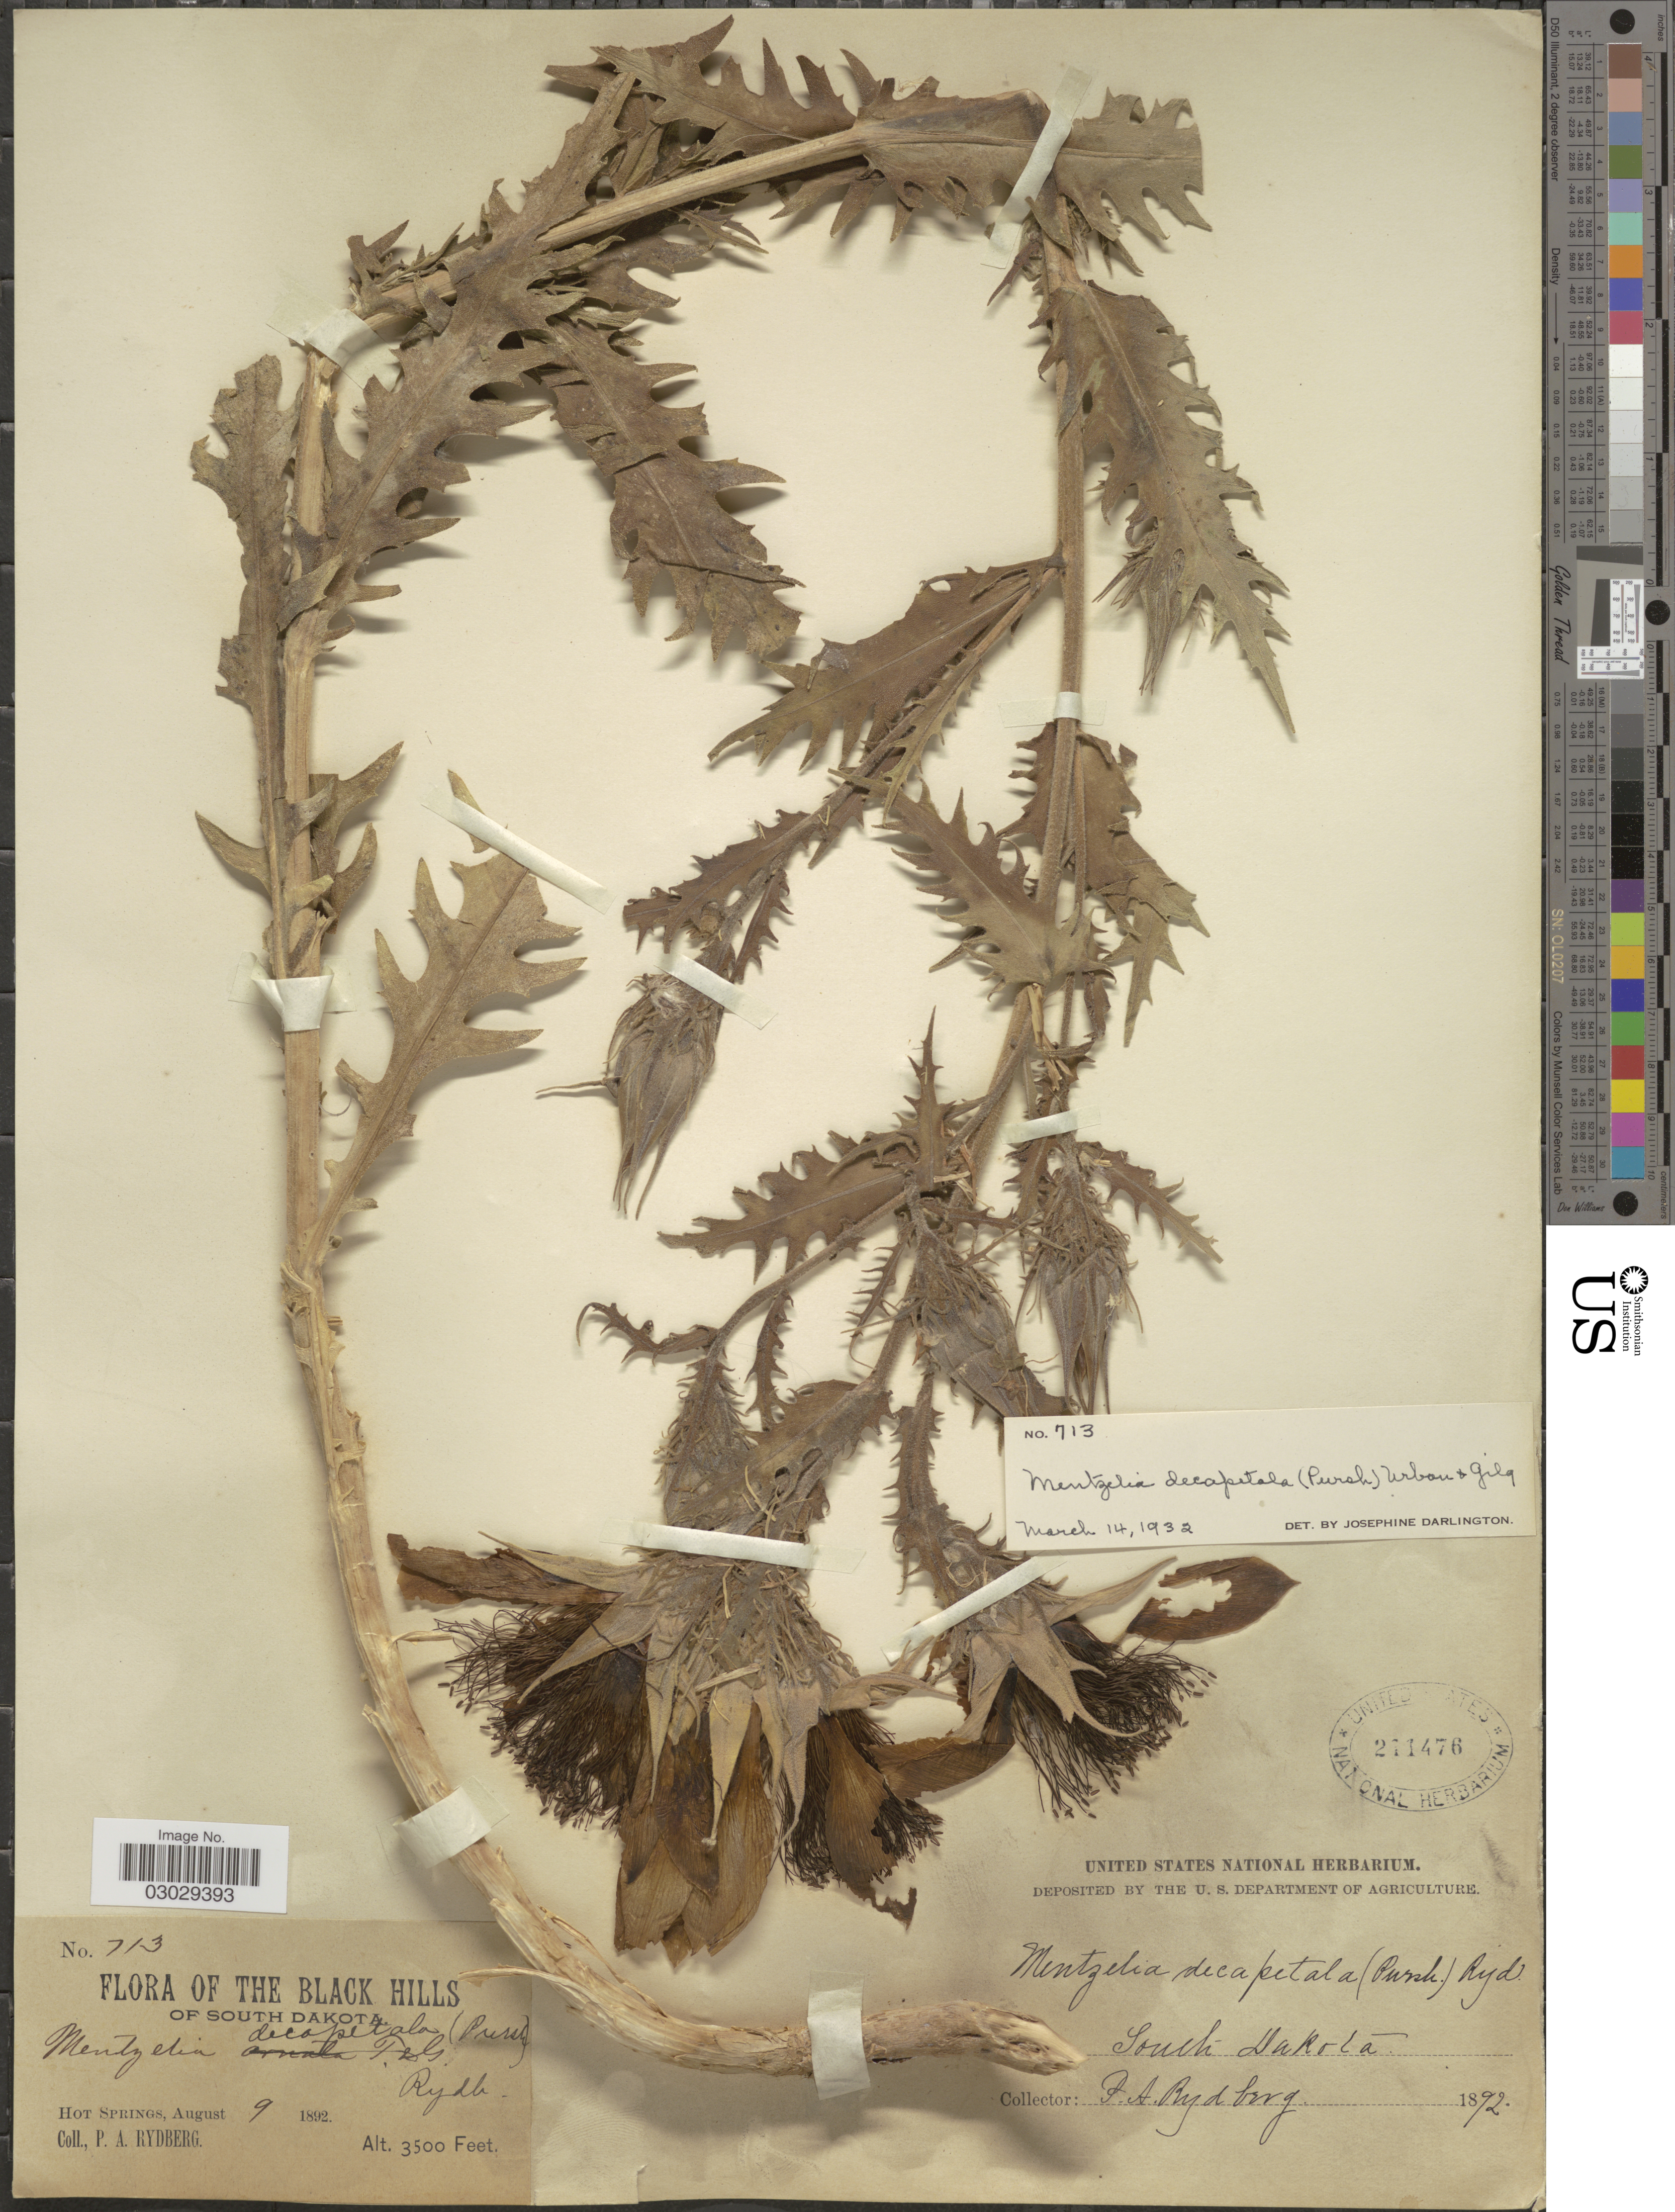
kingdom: Plantae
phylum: Tracheophyta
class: Magnoliopsida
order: Cornales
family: Loasaceae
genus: Mentzelia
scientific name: Mentzelia decapetala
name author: (Sims) Urb.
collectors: P. A. Rydberg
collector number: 713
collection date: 1892-08-09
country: United States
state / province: South Dakota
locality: The Black Hills. Hot Springs.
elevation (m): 1067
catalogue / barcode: US 211476